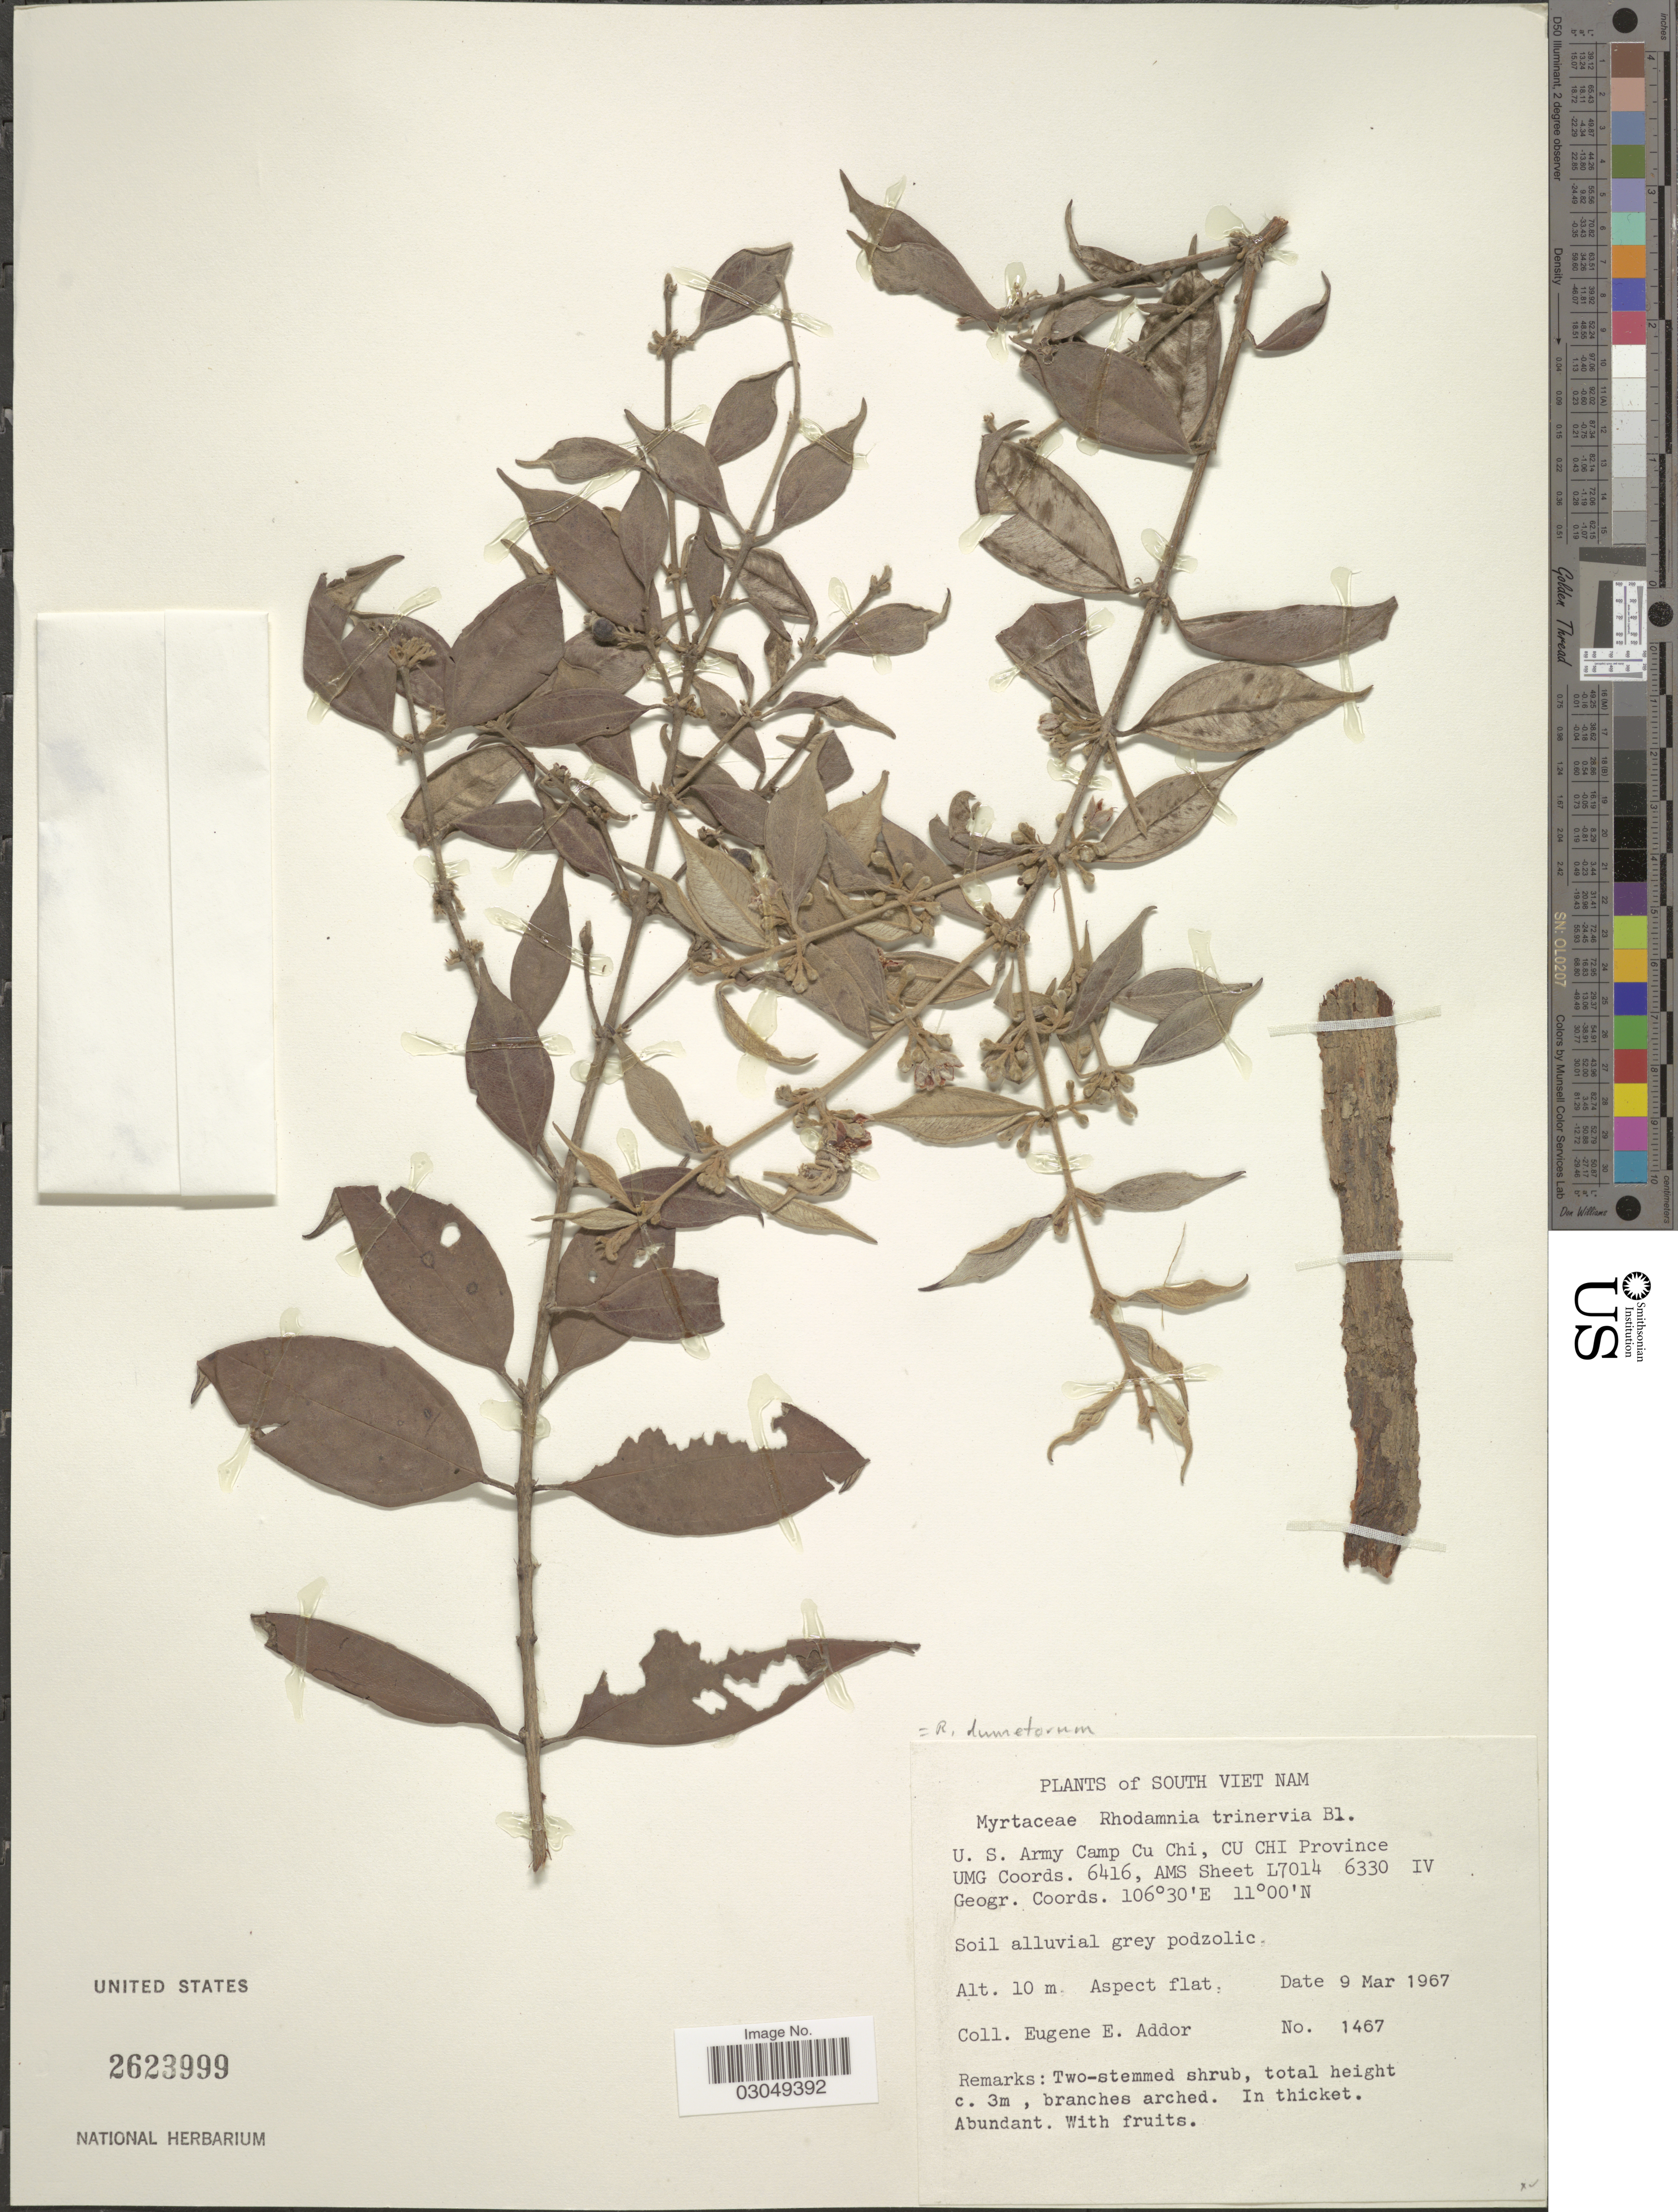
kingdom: Plantae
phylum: Tracheophyta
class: Magnoliopsida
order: Myrtales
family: Myrtaceae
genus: Rhodamnia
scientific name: Rhodamnia dumetorum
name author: (DC.) Merr. & L.M. Perry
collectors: E. E. Addor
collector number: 1467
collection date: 1967-03-09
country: Vietnam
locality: South Vietnam. U. S. Army Camp Cu Chi, Cu Chi Province UMG Coord. 6416, AMS Sheet L7014 6330 IV.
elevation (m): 10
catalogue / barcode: US 2623999